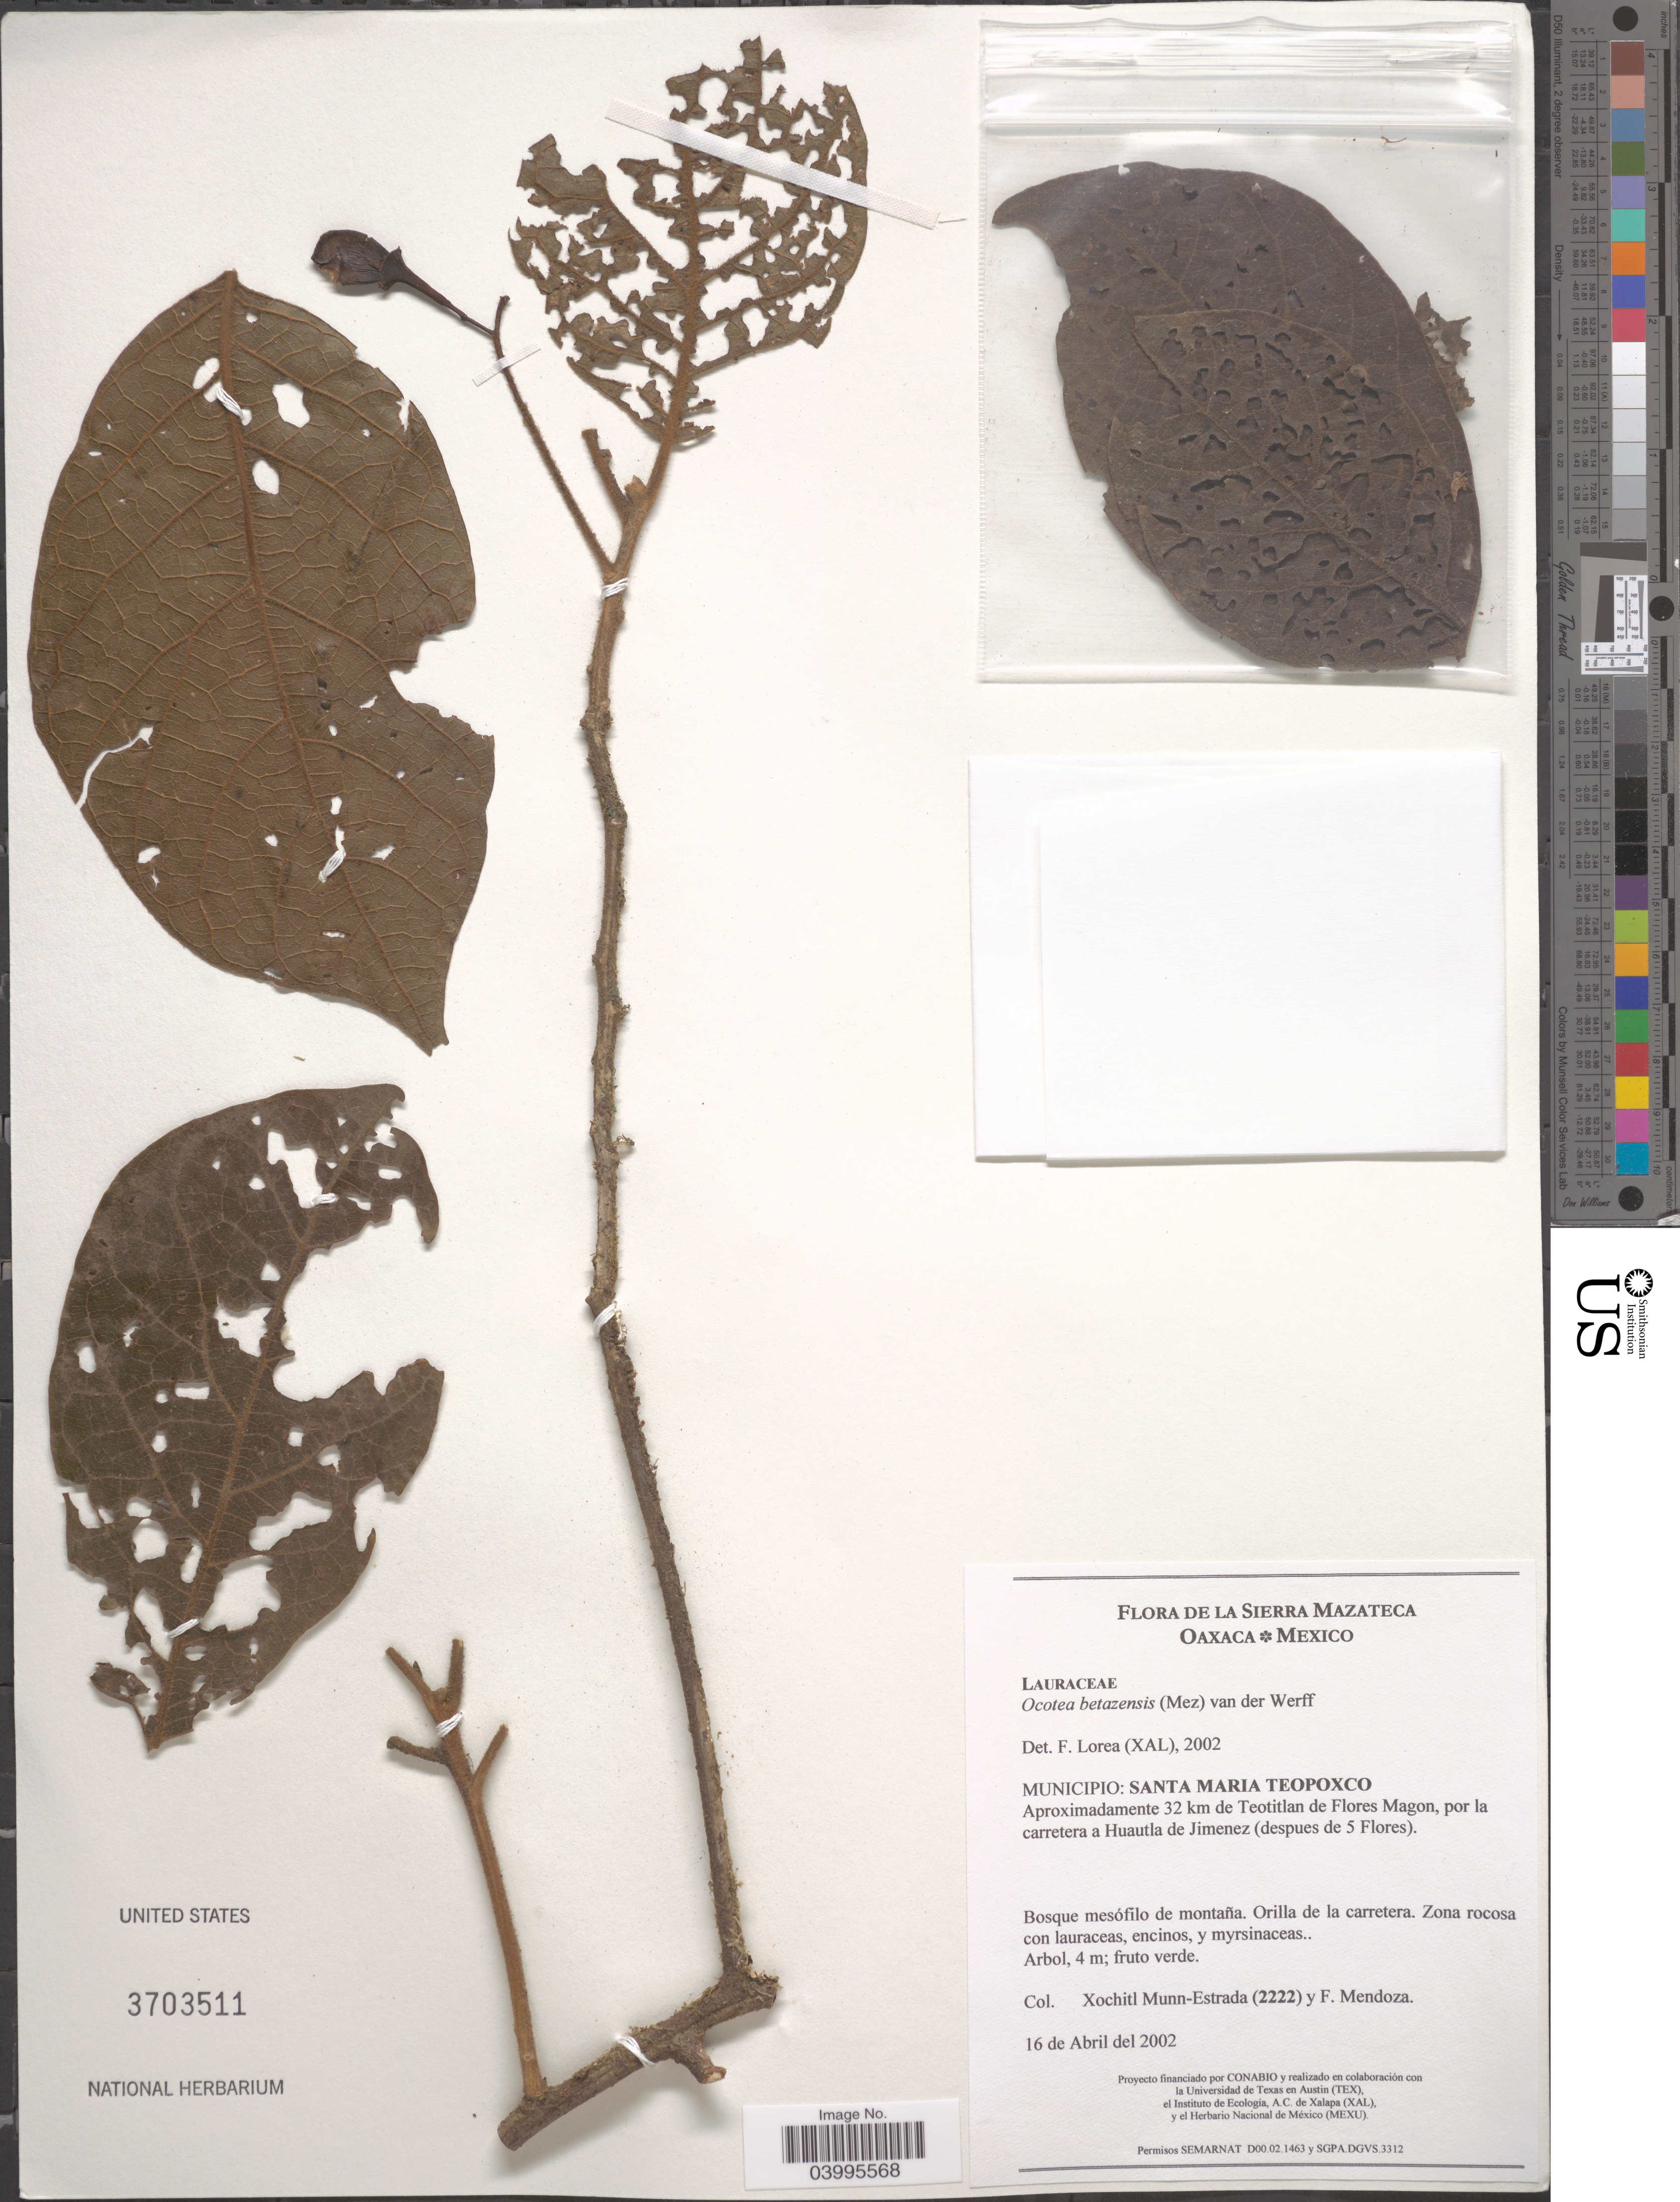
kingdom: Plantae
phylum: Tracheophyta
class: Magnoliopsida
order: Laurales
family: Lauraceae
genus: Ocotea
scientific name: Ocotea betazensis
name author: (Mez) van der Werff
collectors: X. Munn-Estrada & F. Mendoza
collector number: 2222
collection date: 2002-04-16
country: Mexico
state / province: Oaxaca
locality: Sierra Mazateca. Municipio: Santa Maria Teopoxco. Aproximadamente 32 km de Teotitlan de Flores Magon, por la carretera a Huautla de Jimenez (despues de 5 Flores). Bosque mesófilo de montaña. Orilla de la carretera.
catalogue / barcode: US 3703511